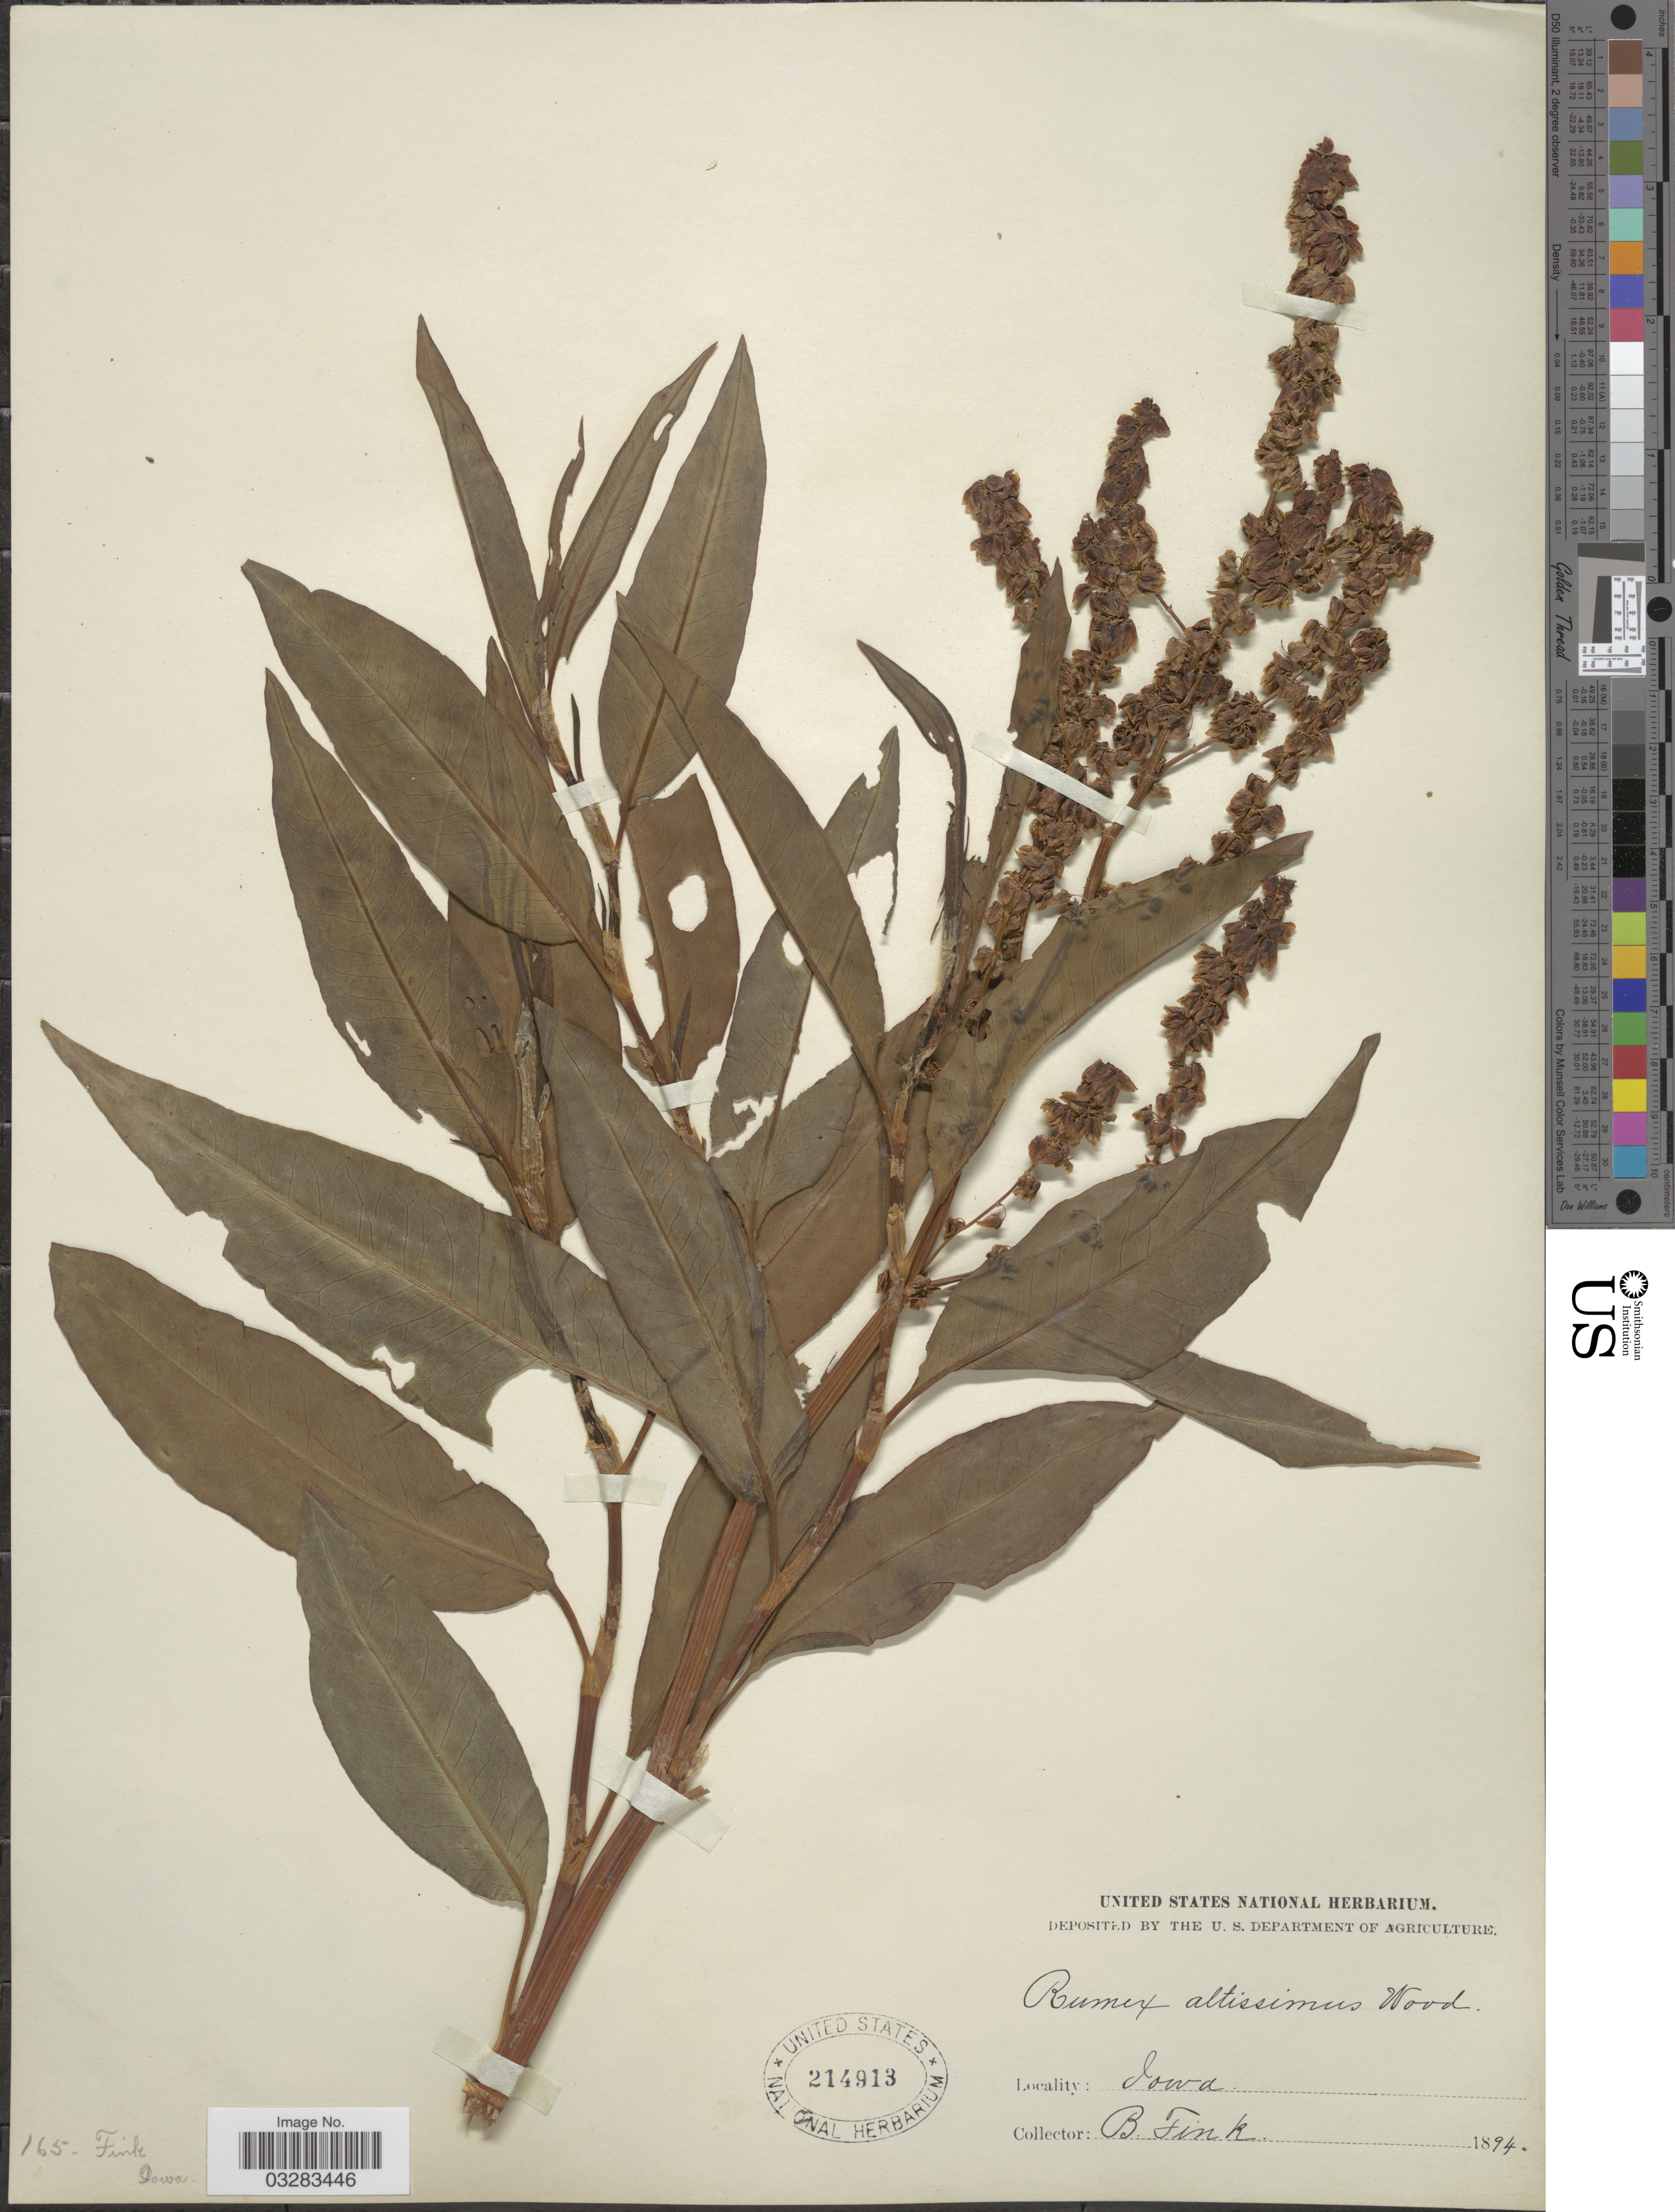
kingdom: Plantae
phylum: Tracheophyta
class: Magnoliopsida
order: Caryophyllales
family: Polygonaceae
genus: Rumex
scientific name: Rumex altissimus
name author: Alph. Wood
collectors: B. Fink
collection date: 1894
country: United States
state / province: Iowa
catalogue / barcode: US 214913